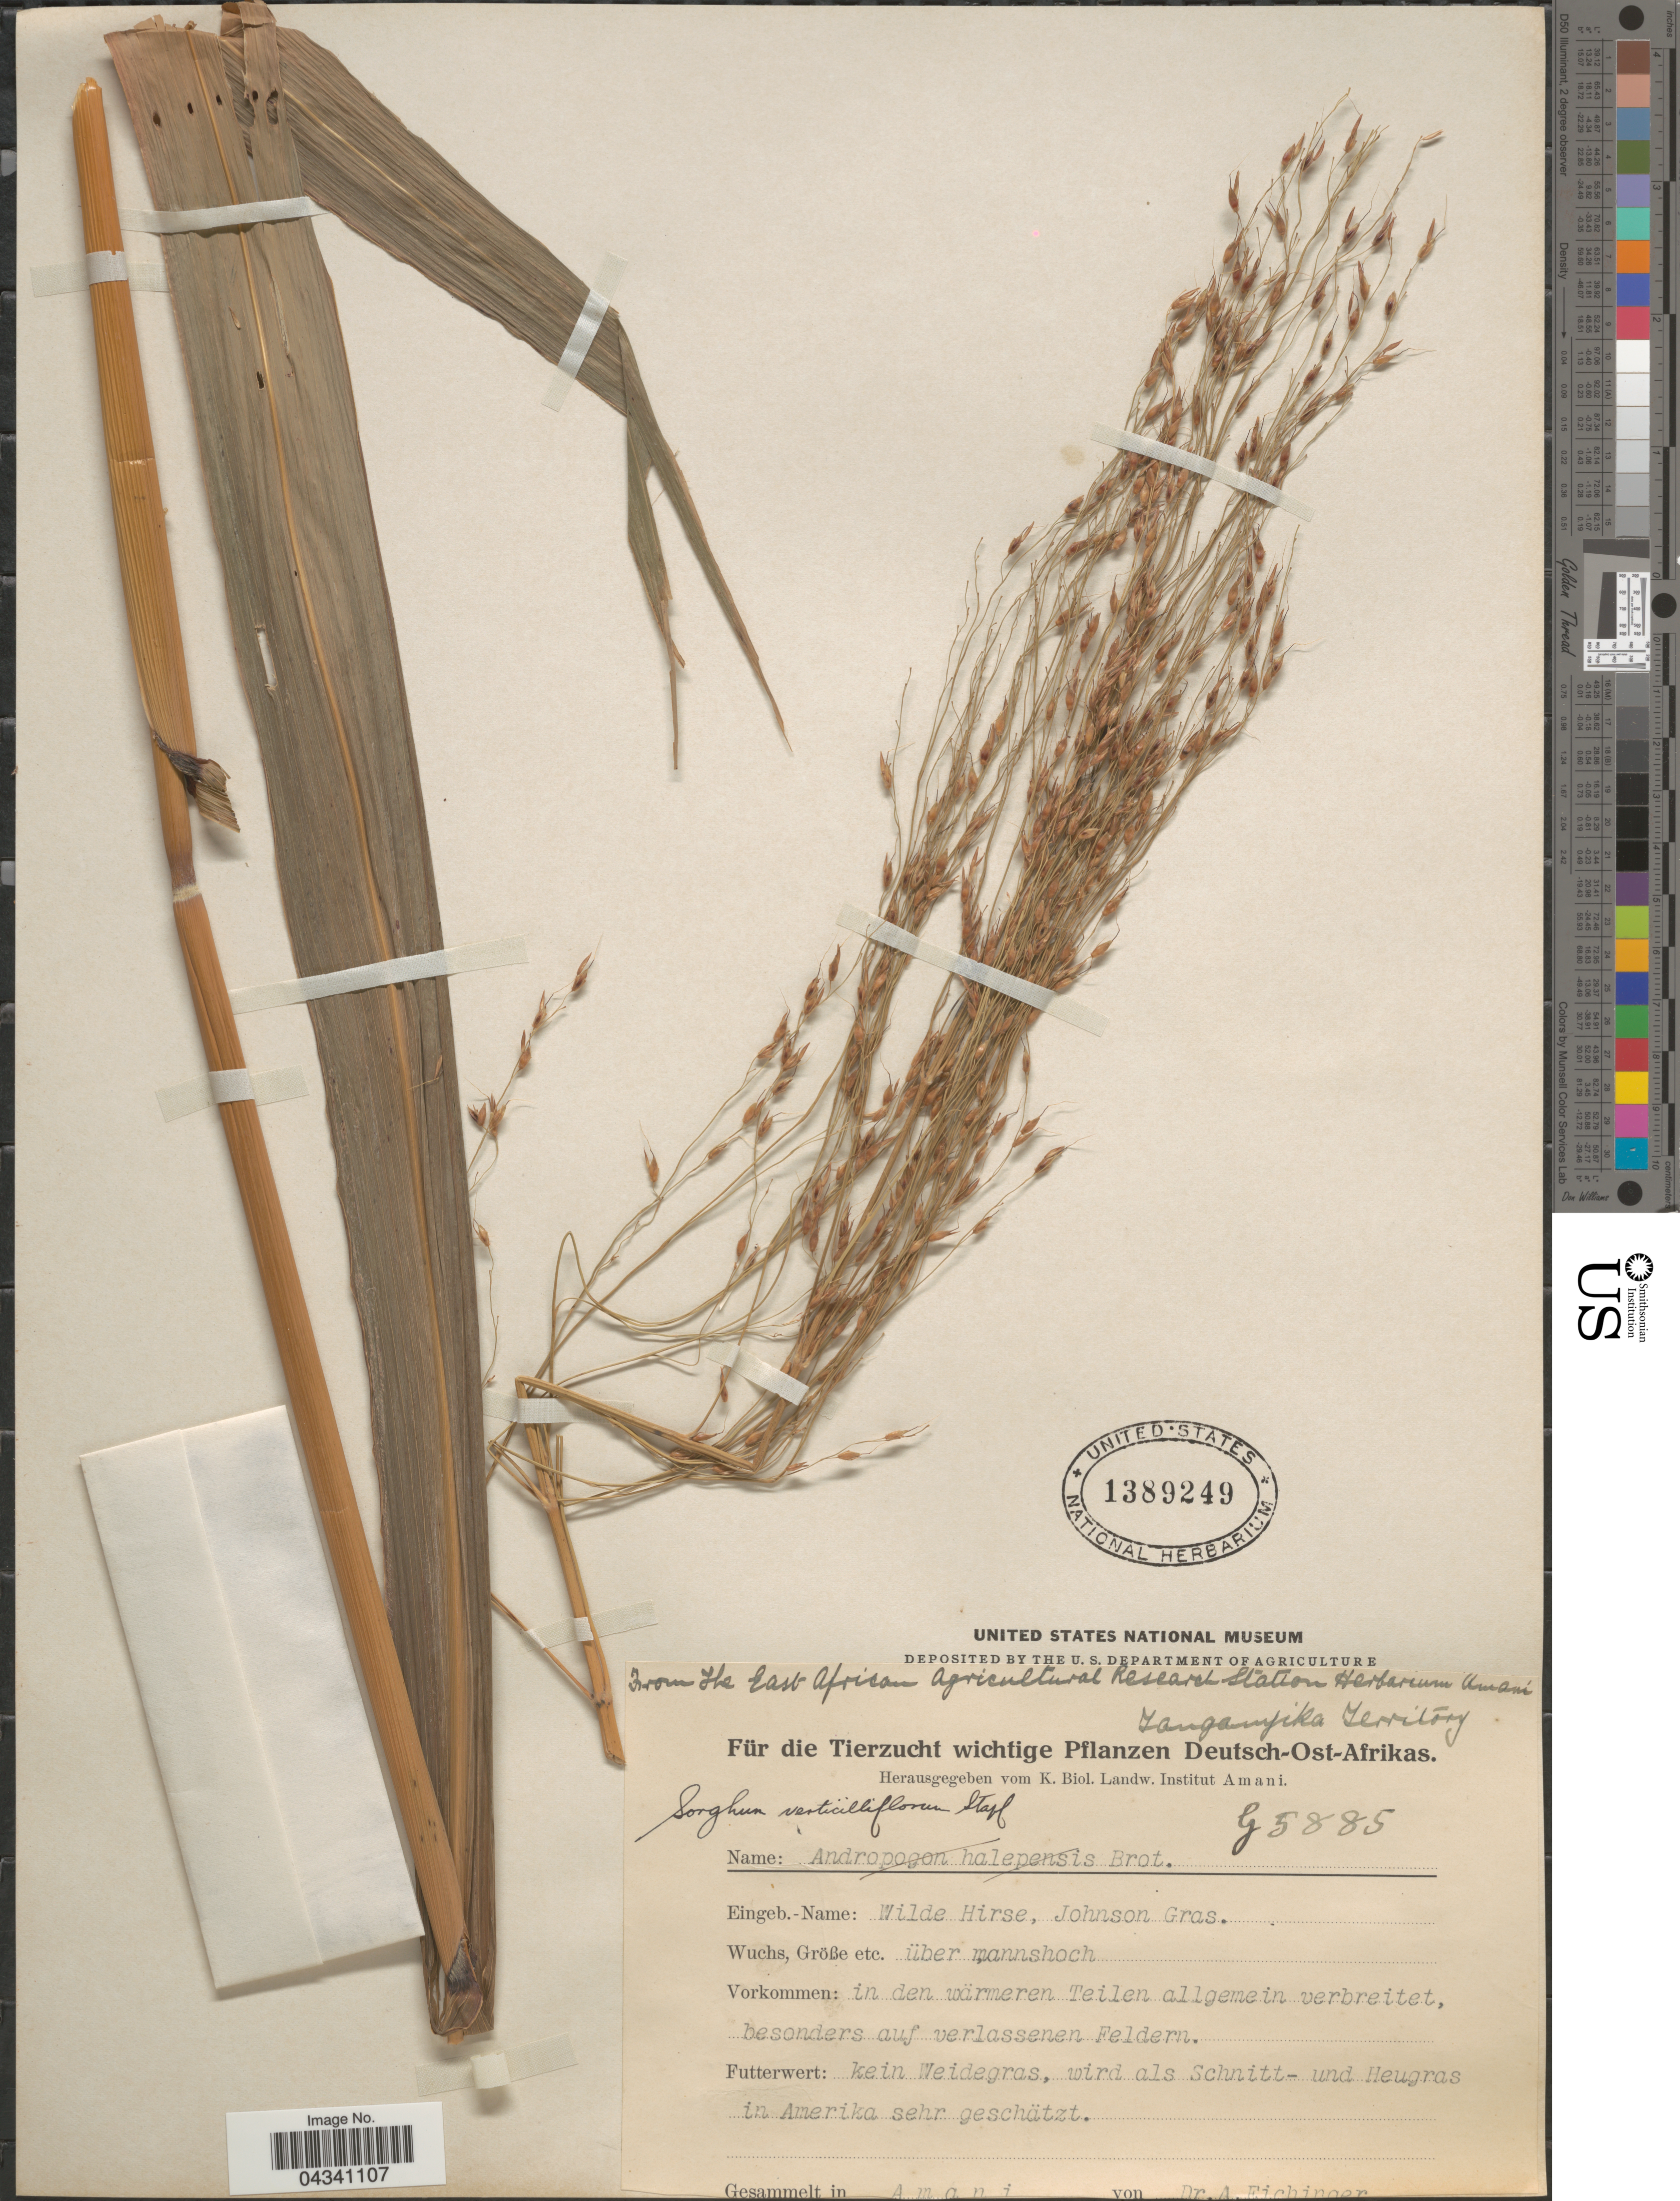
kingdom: Plantae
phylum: Tracheophyta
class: Liliopsida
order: Poales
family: Poaceae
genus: Sorghum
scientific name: Sorghum arundinaceum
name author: (Desv.) Stapf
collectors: A. Eichinger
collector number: G5885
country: Tanzania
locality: Tanganyika Territory. Amani.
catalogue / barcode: US 1389249